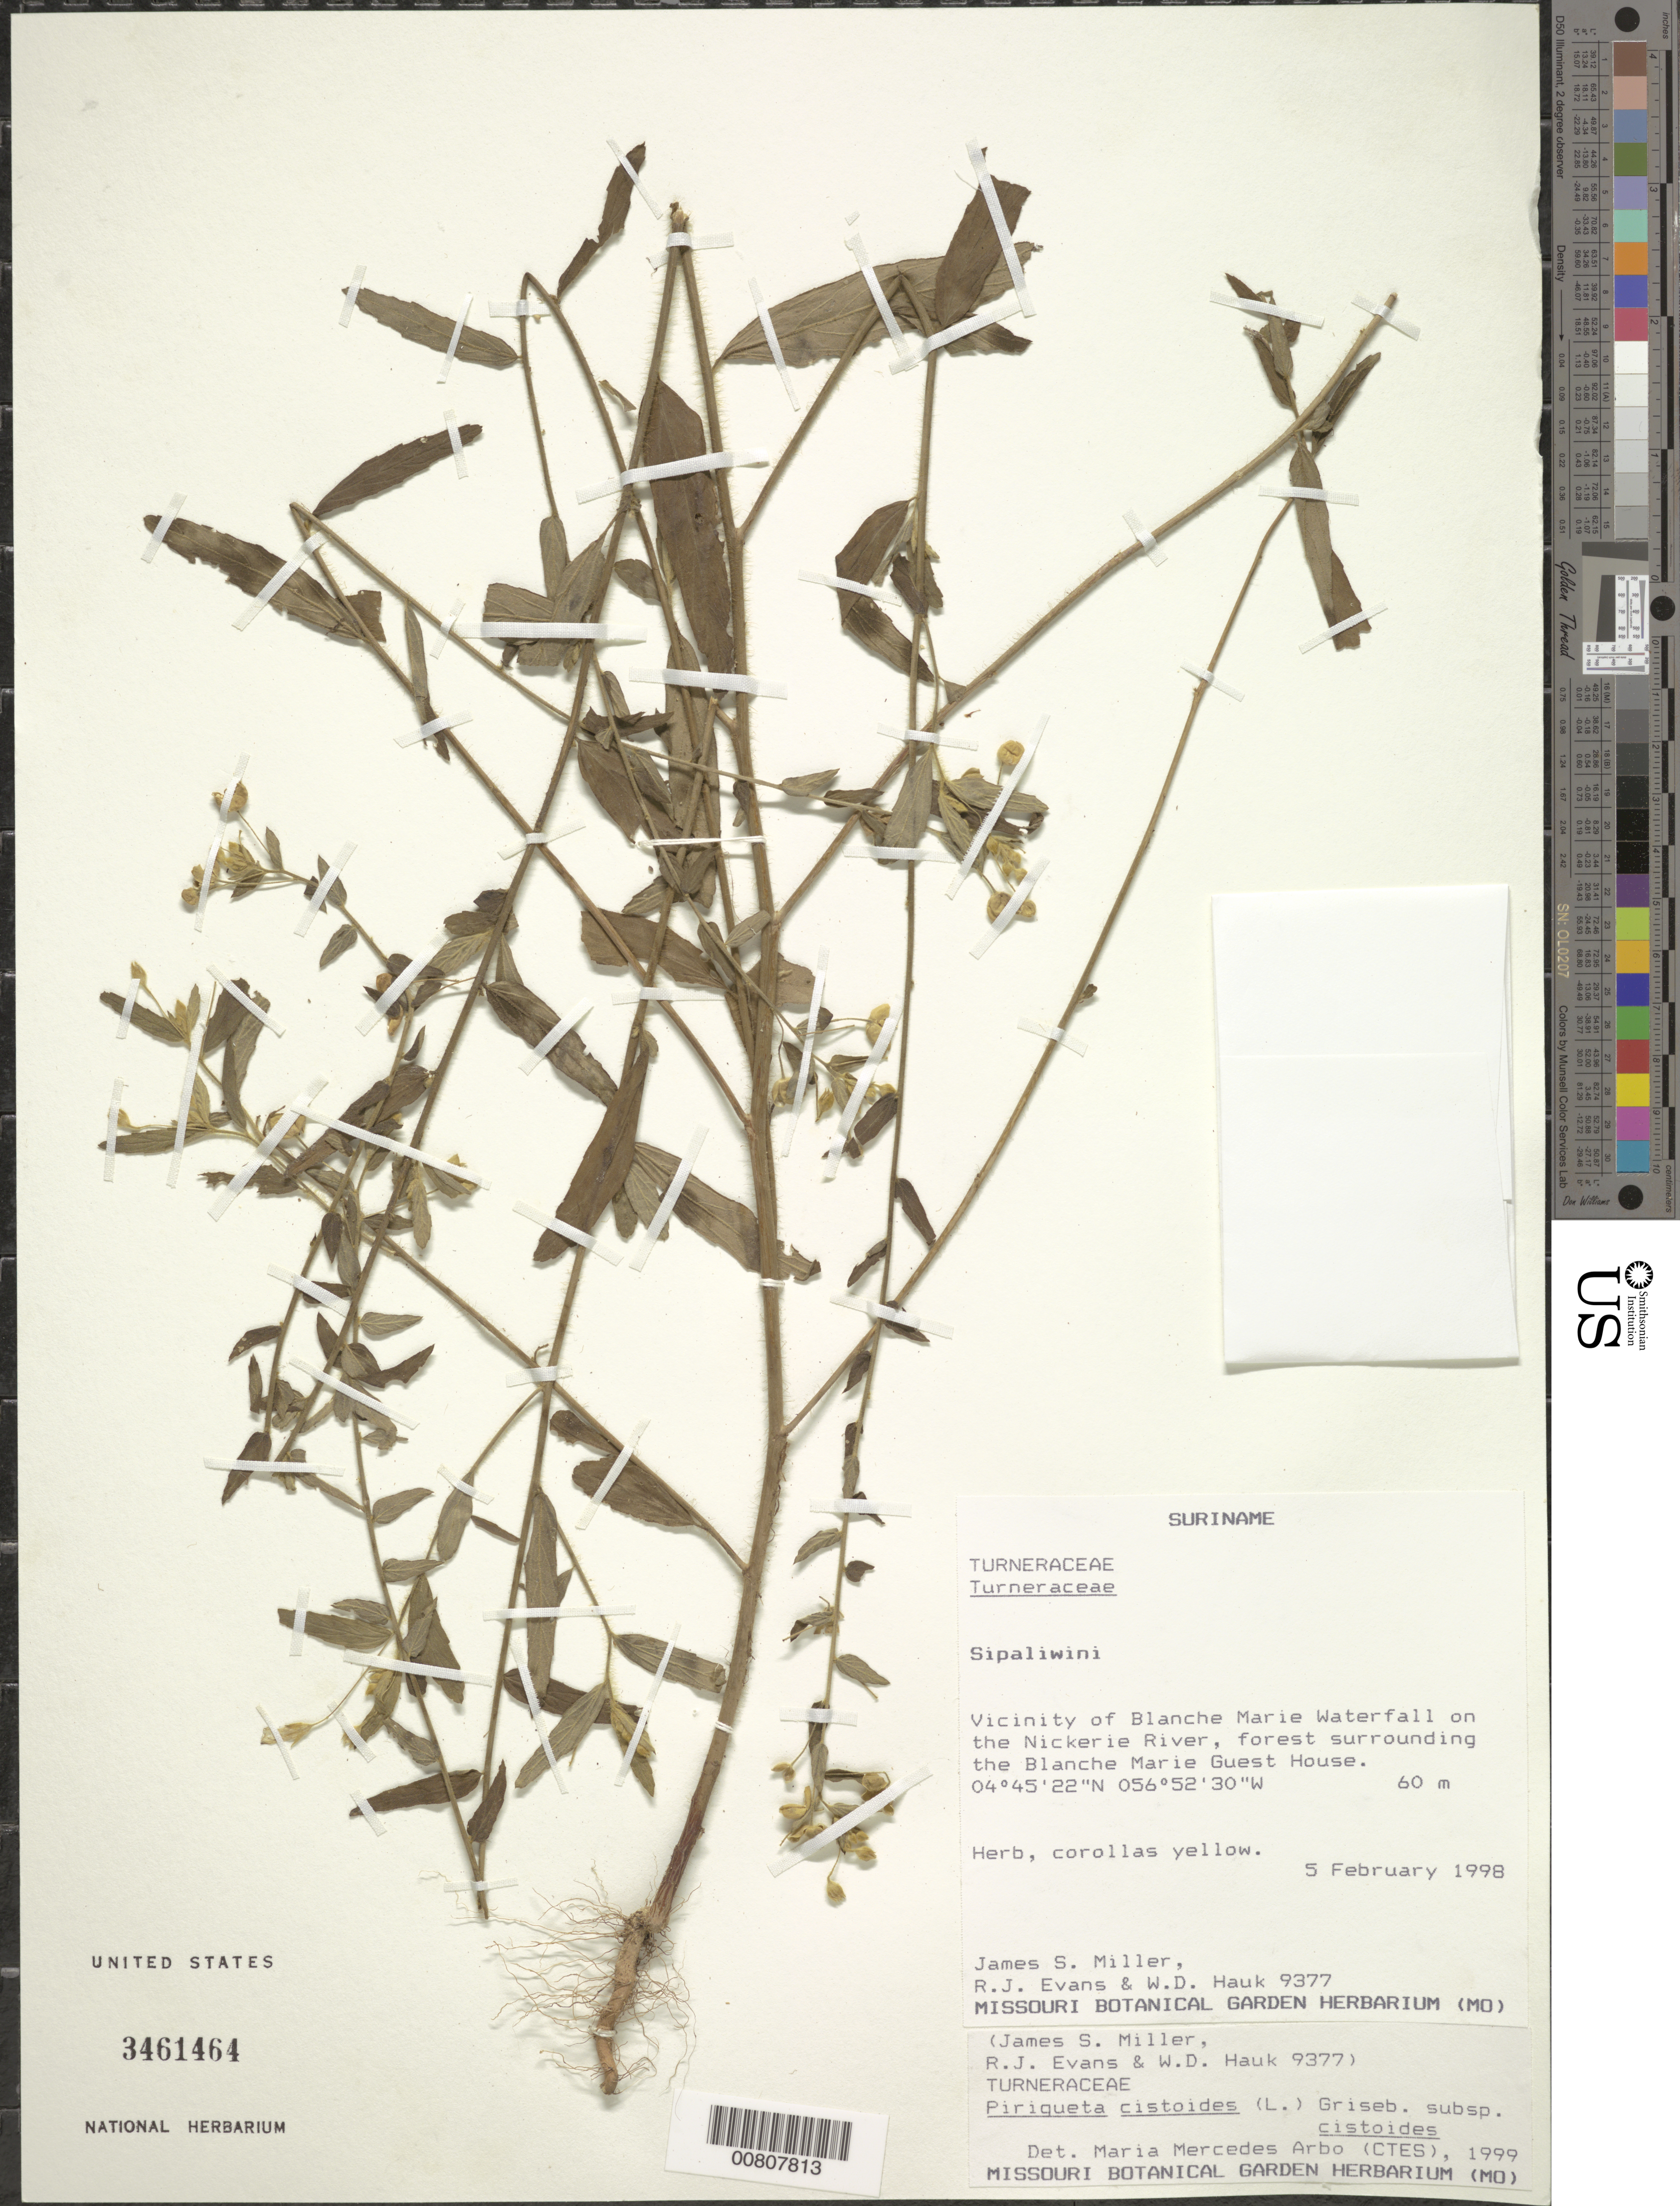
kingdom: Plantae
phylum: Tracheophyta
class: Magnoliopsida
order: Malpighiales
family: Turneraceae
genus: Piriqueta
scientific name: Piriqueta cistoides subsp. cistoides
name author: (L.) Griseb.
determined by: Arbo, M. M.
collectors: J. S. Miller, R. J. Evans & W. Hauk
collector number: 9377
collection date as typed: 5-Feb-98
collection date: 1998-02-05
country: Suriname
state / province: Sipaliwini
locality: Blanche Marie falls, vic., on Nickerie R., forest around Blanche Marie Guest House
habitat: Forest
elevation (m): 60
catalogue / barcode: US 3461464